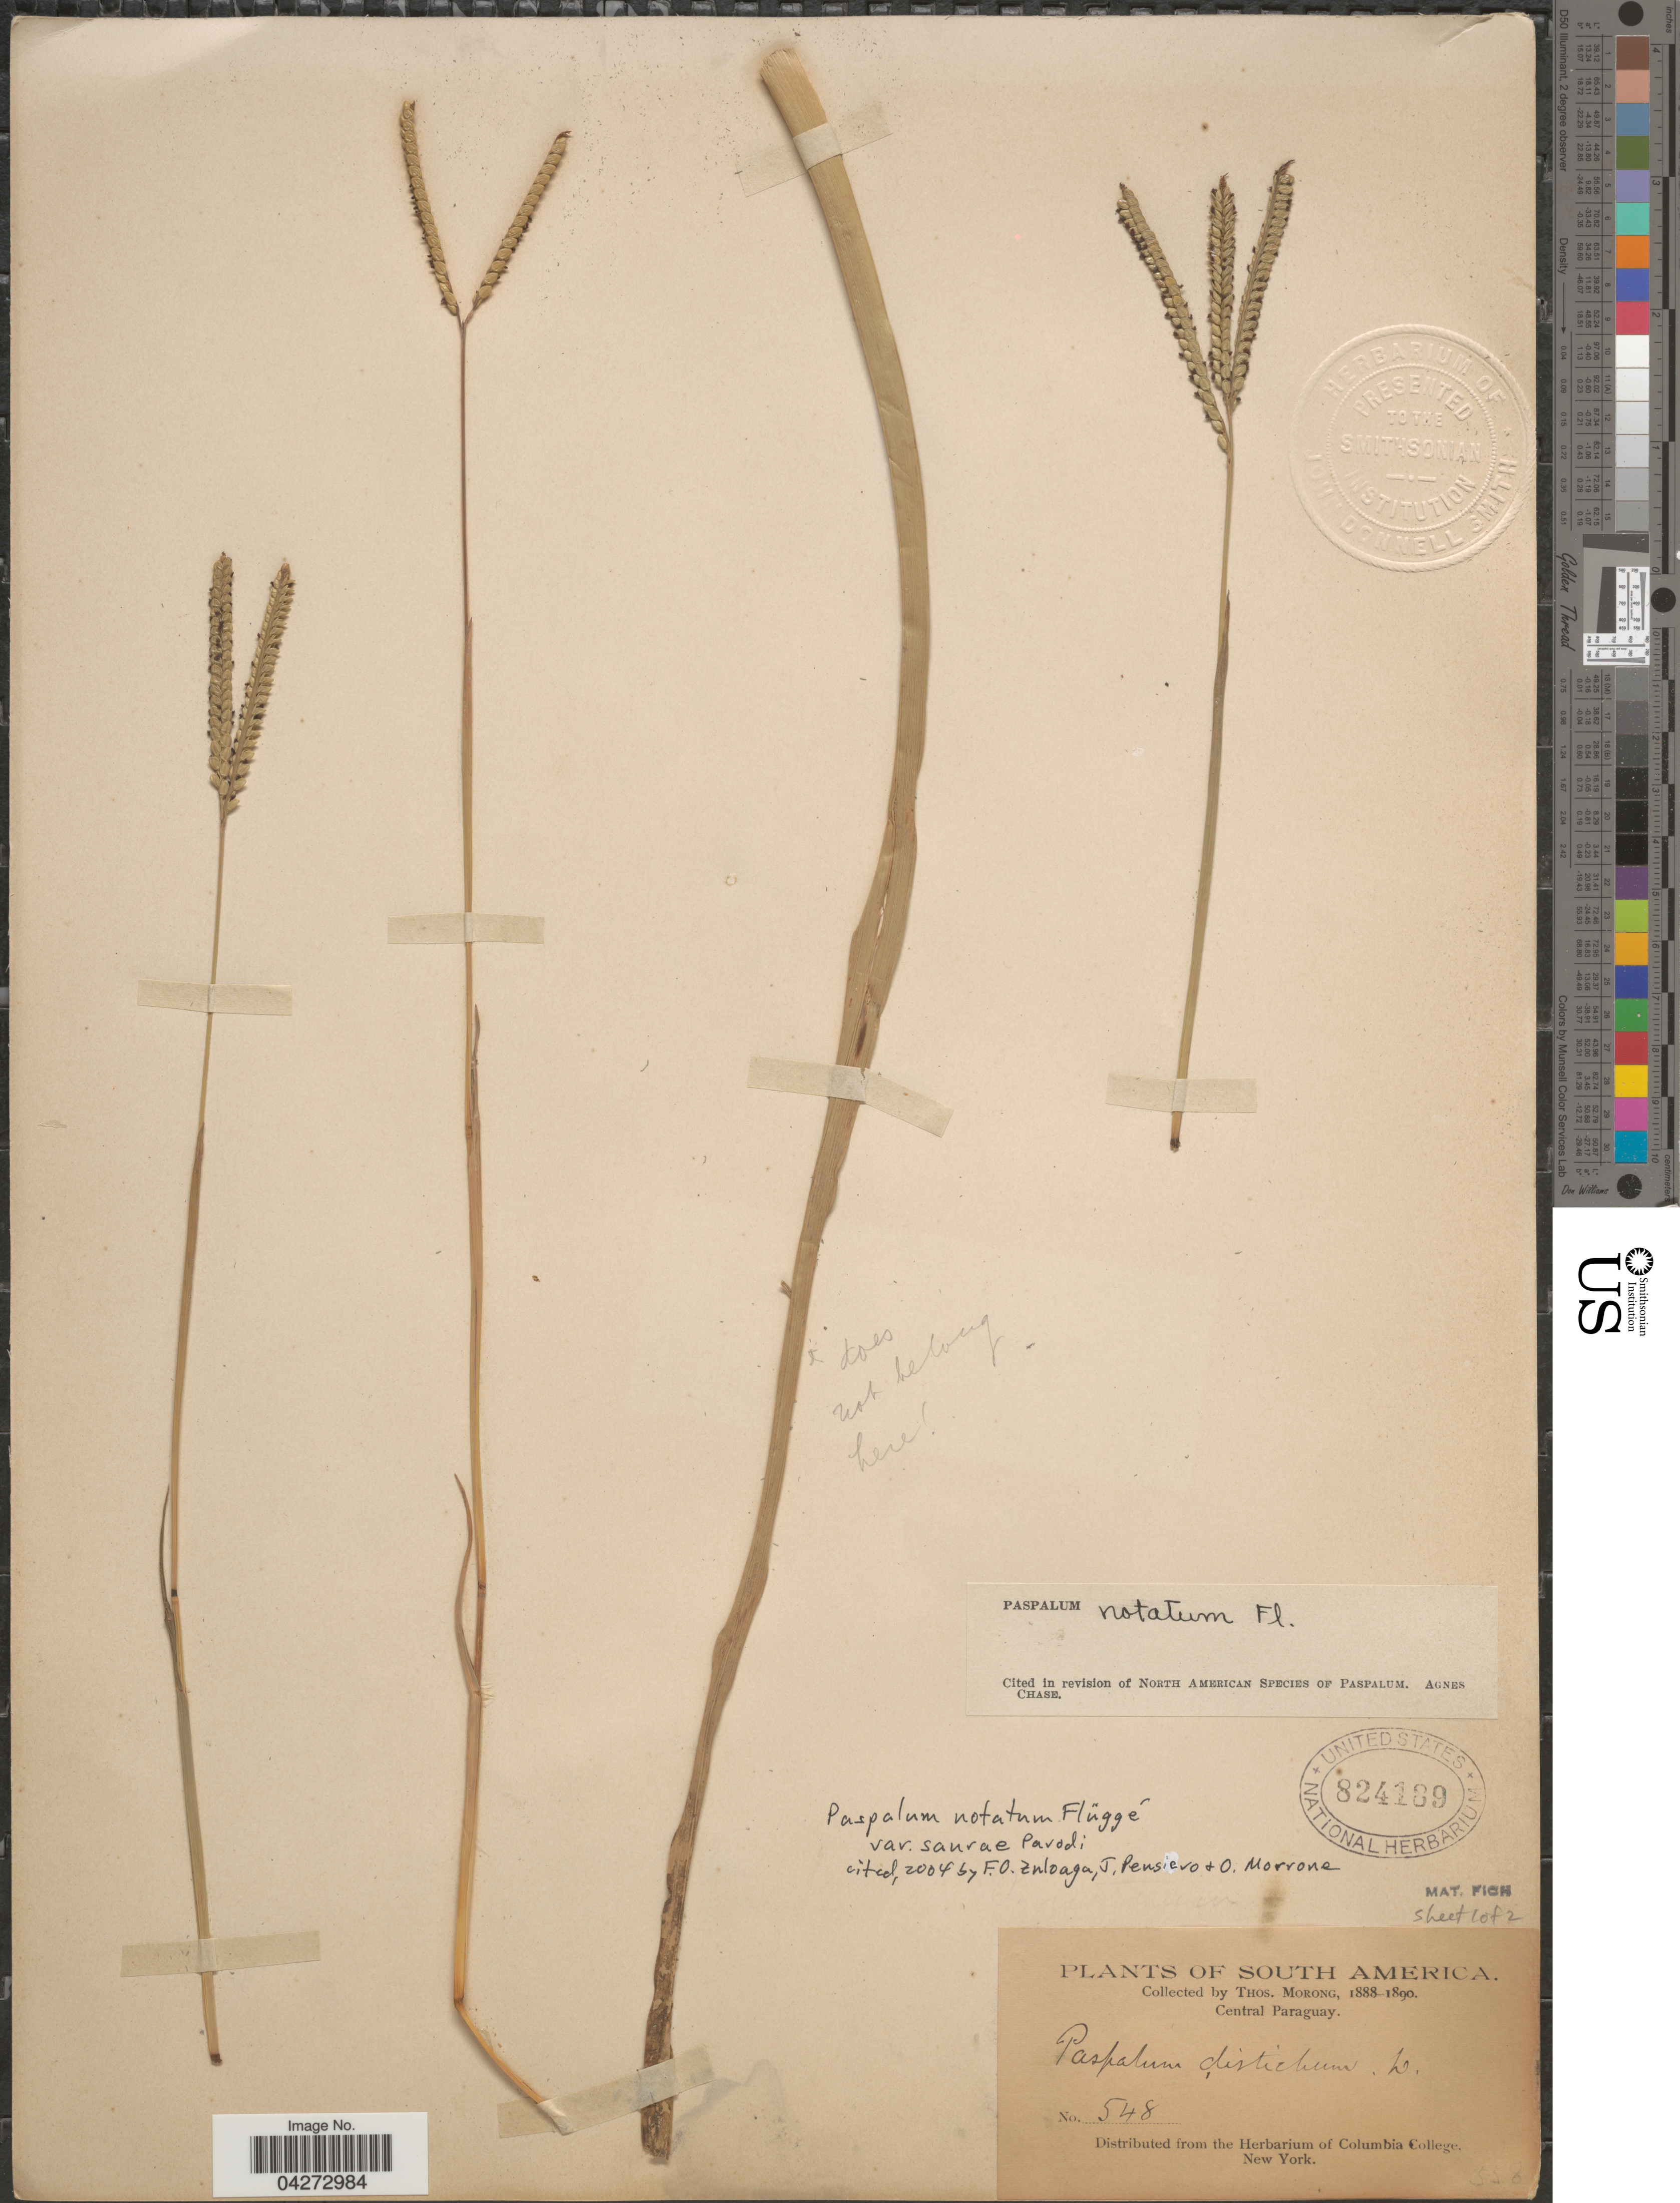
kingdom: Plantae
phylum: Tracheophyta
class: Liliopsida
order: Poales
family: Poaceae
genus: Paspalum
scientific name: Paspalum notatum var. saurae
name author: Parodi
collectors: ex herb. T. Morong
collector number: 548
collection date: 1888/1890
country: Paraguay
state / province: Central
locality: Central Paraguay.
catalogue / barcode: US 824189